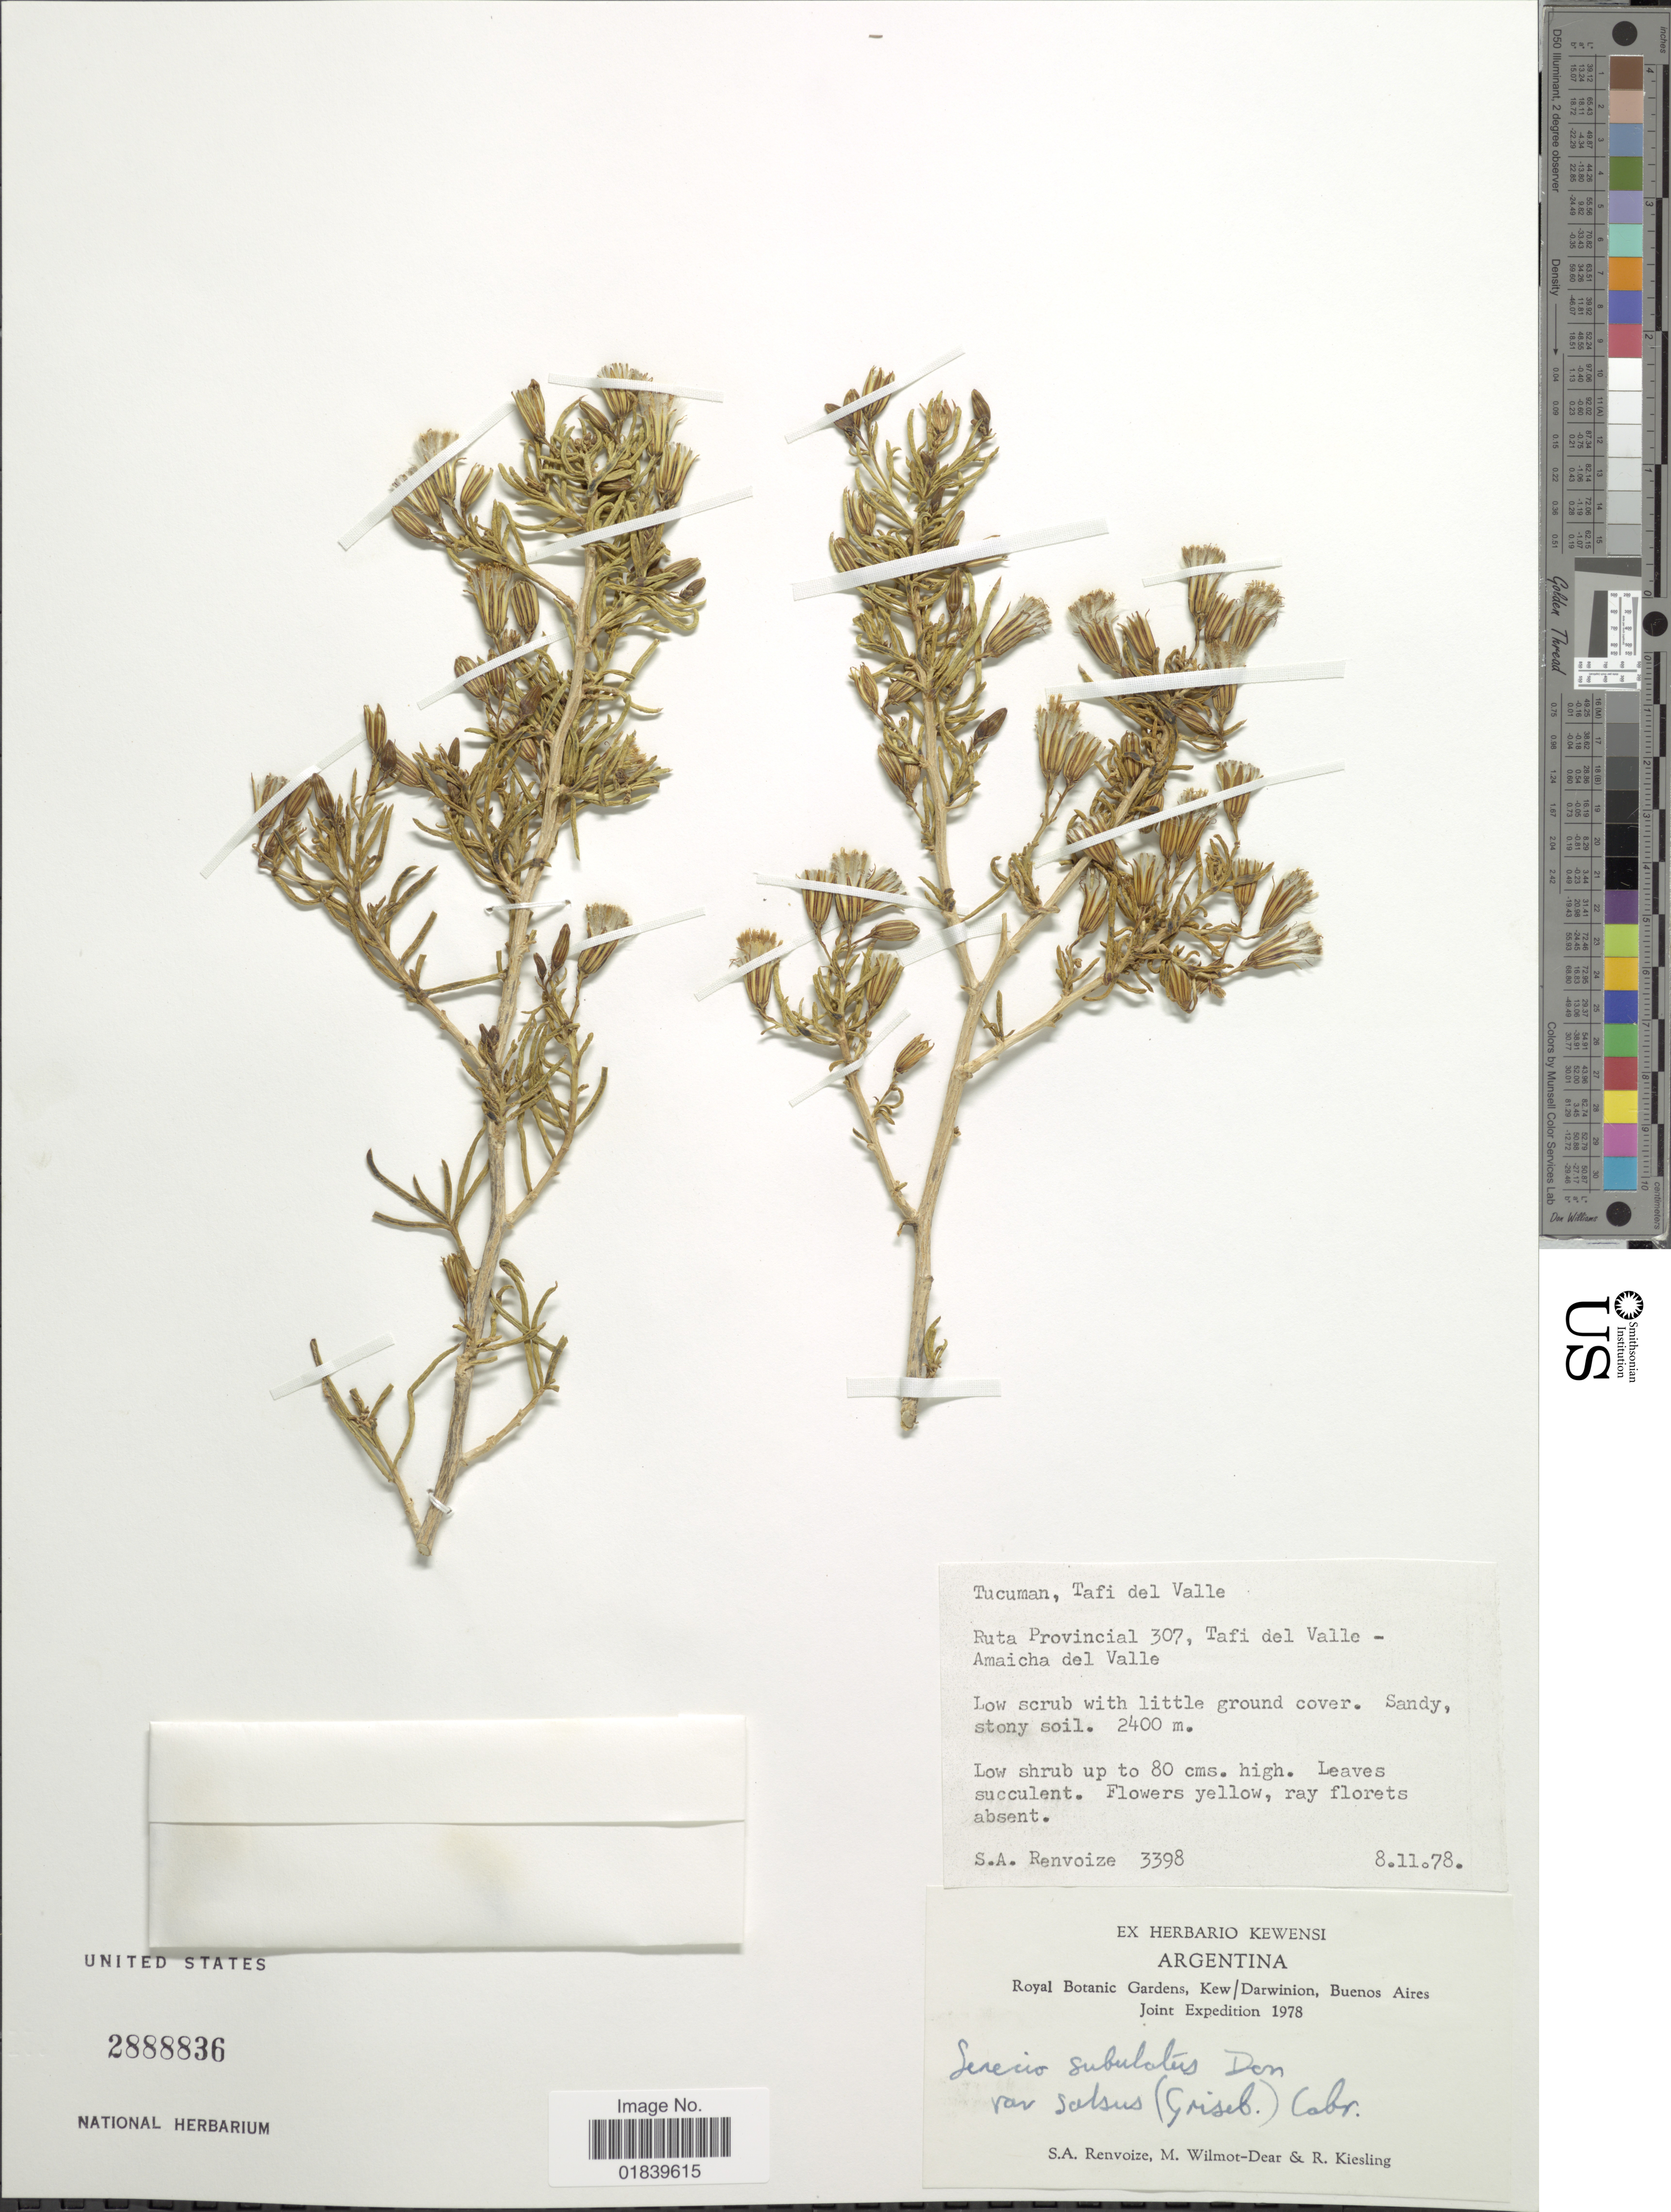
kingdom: Plantae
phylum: Tracheophyta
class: Magnoliopsida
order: Asterales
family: Asteraceae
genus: Senecio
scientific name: Senecio subulatus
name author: D. Don ex Hook. & Arn.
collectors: S. A. Renvoize, M. Wilmot-Dear & R. Kiesling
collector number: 3398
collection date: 1978-11-08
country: Argentina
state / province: Tucuman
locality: Tucuman, Tafi del Valle. Ruta Provincial 307, Tafi del Valle, Amaicha del Valle.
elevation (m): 2400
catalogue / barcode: US 2888836